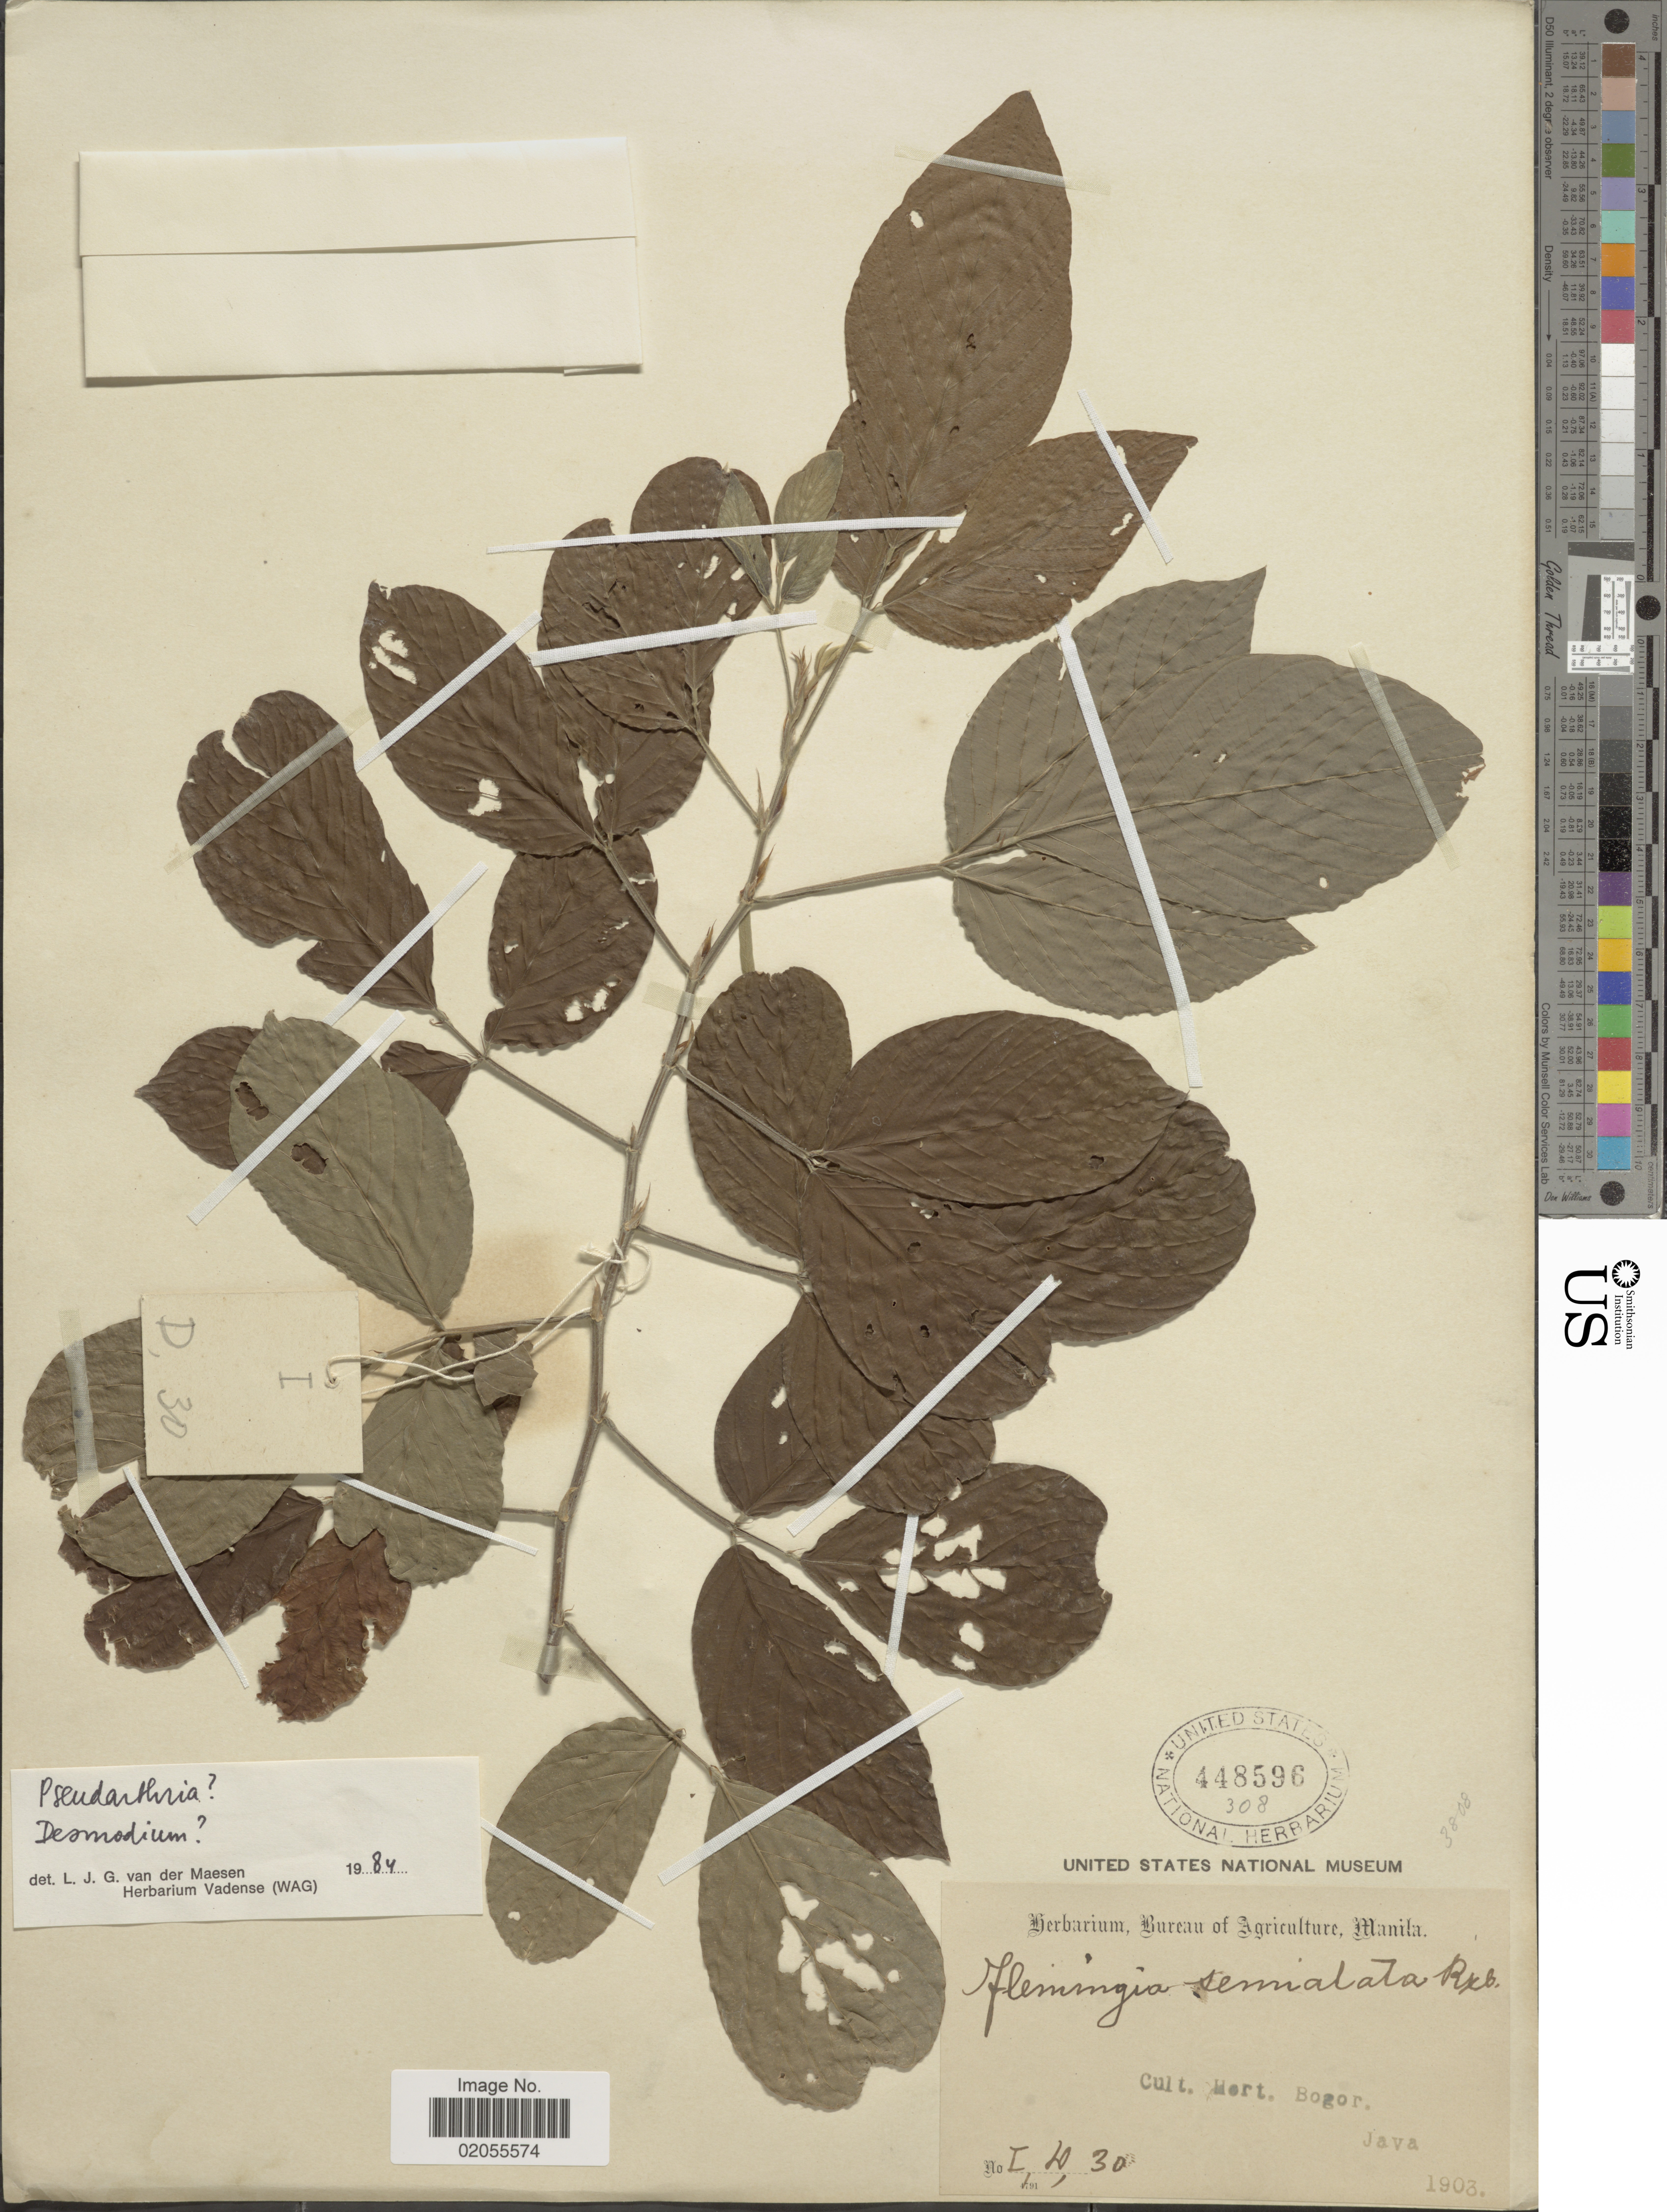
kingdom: Plantae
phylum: Tracheophyta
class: Magnoliopsida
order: Fabales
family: Fabaceae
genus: Pseudarthria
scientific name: Pseudarthria sp.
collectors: ex Herb. Bur. Agric. Manila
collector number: I,20,30?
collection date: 1903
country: Indonesia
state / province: Java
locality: Hort. Bogor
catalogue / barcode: US 448596